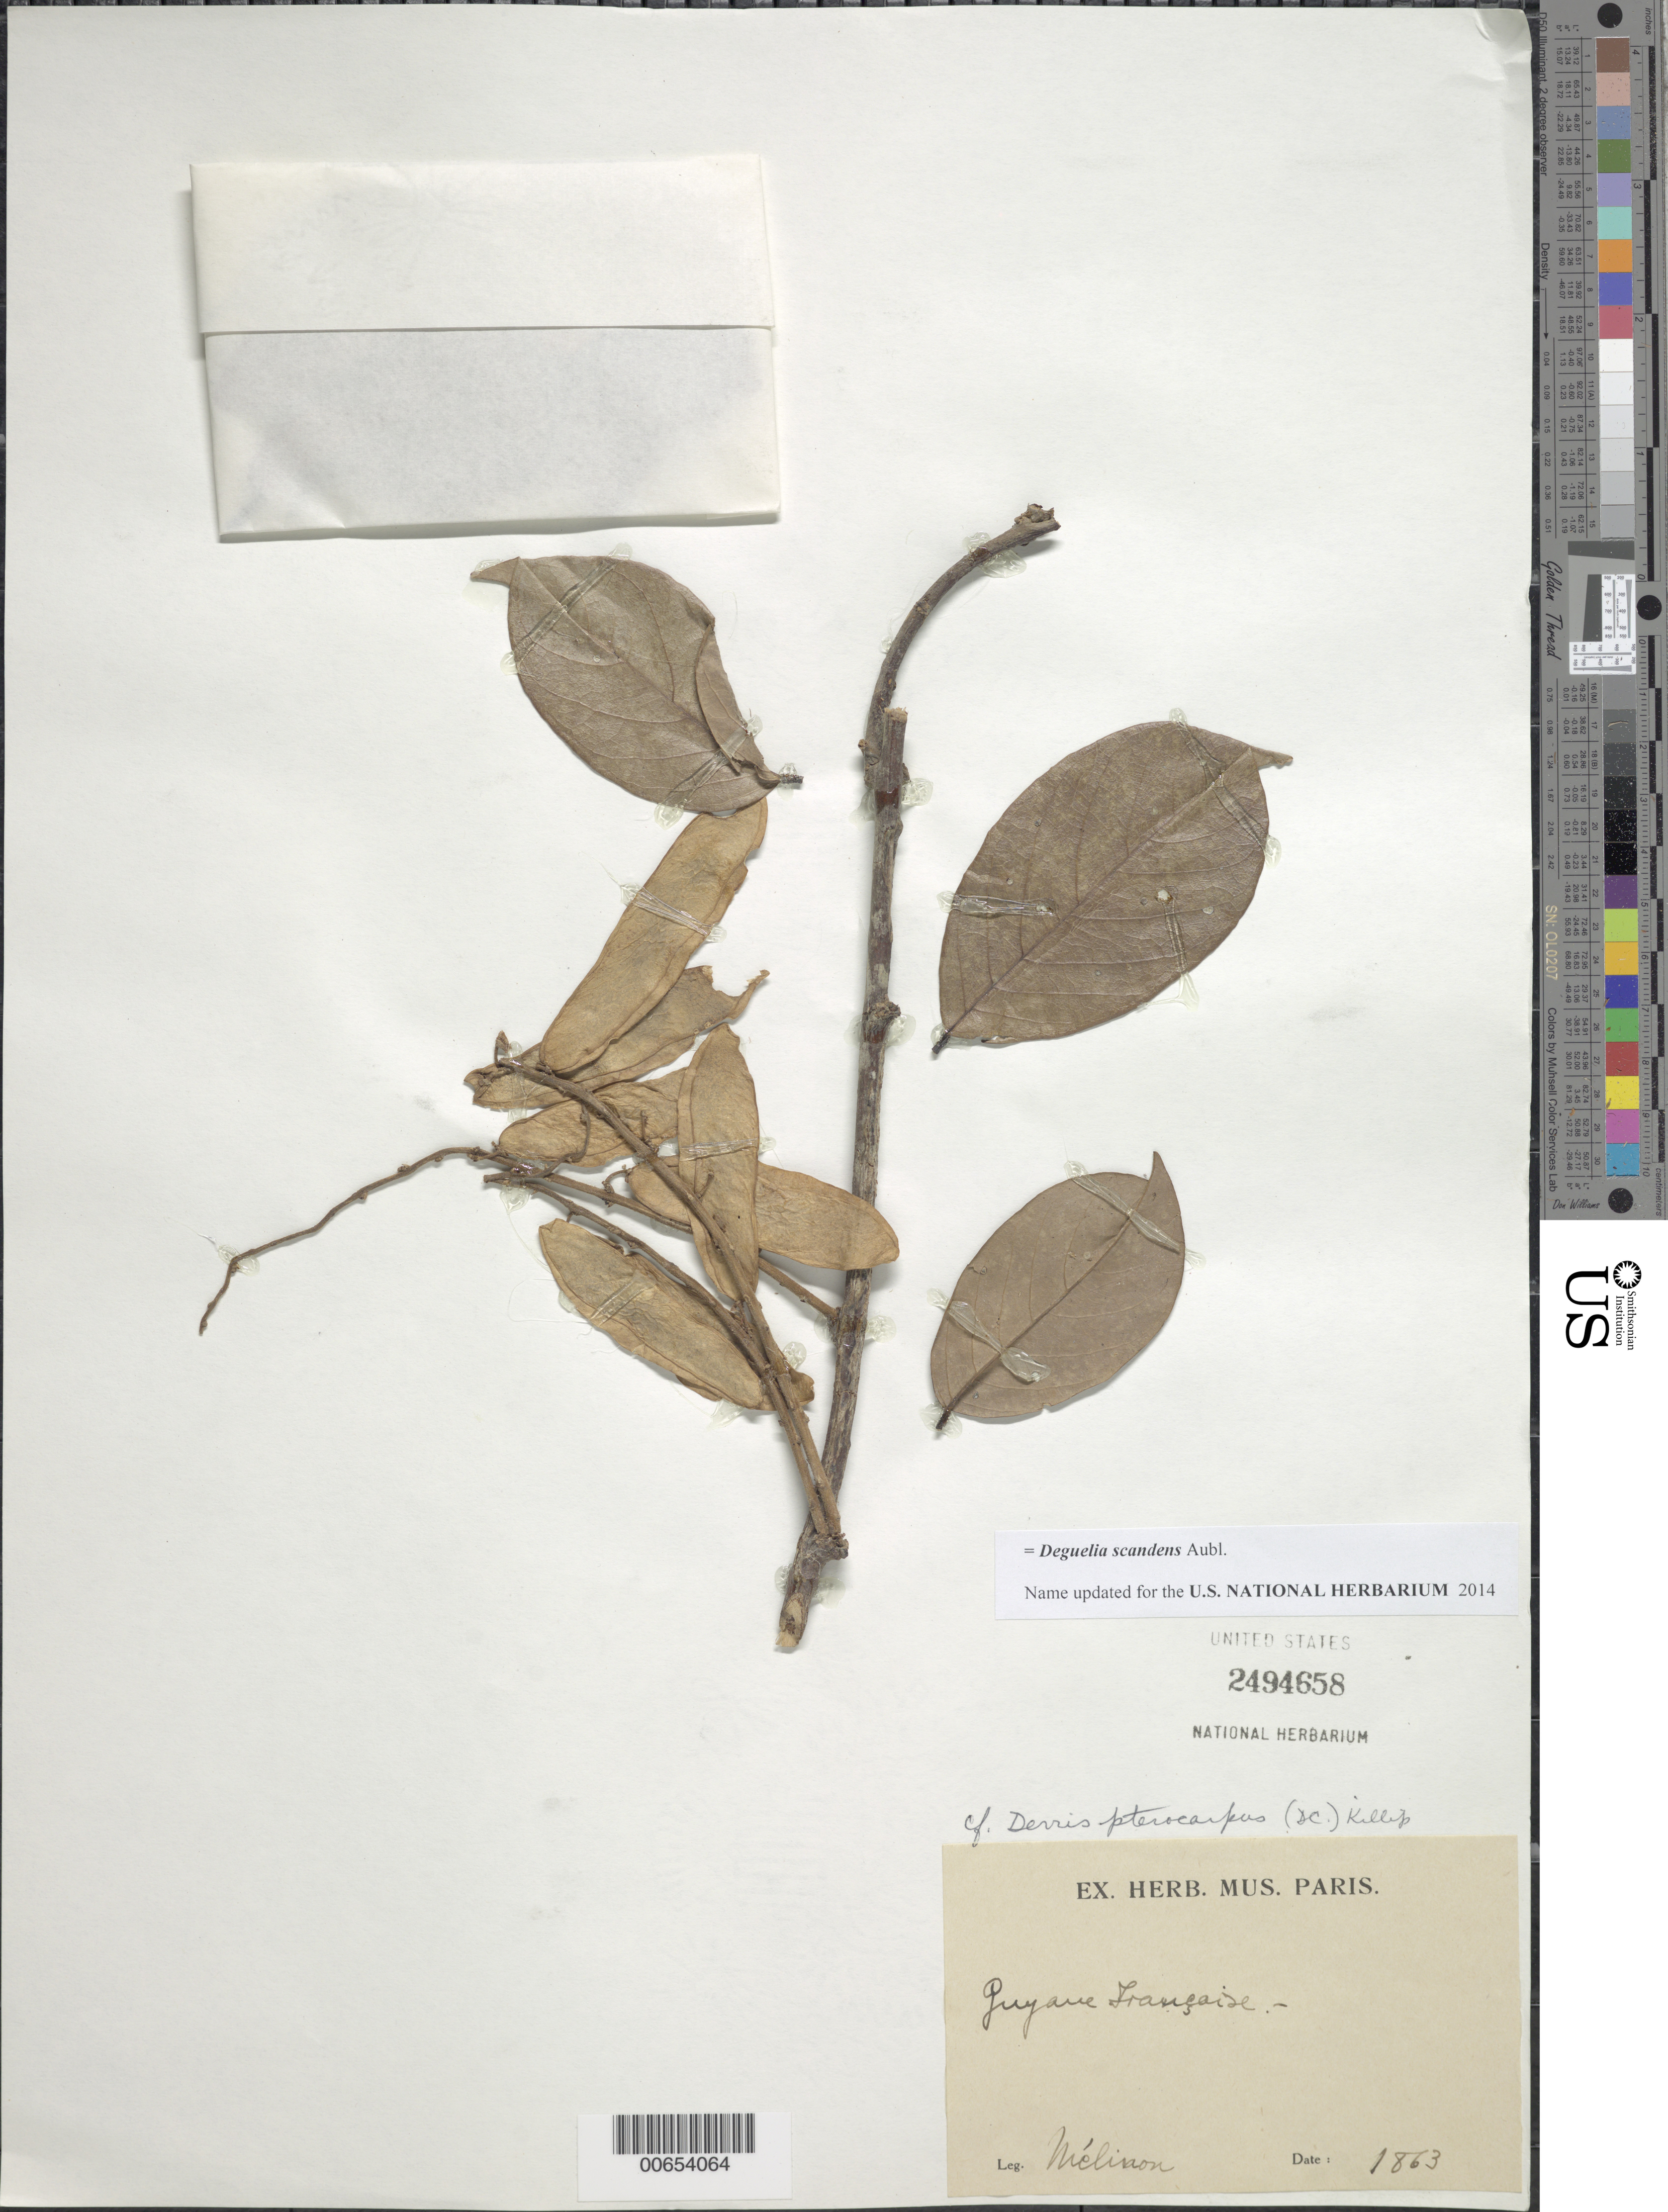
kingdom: Plantae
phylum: Tracheophyta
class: Magnoliopsida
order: Fabales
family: Fabaceae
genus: Deguelia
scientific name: Deguelia scandens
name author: Aubl.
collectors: E. Mélinon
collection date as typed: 1863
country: French Guiana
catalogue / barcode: US 2494658